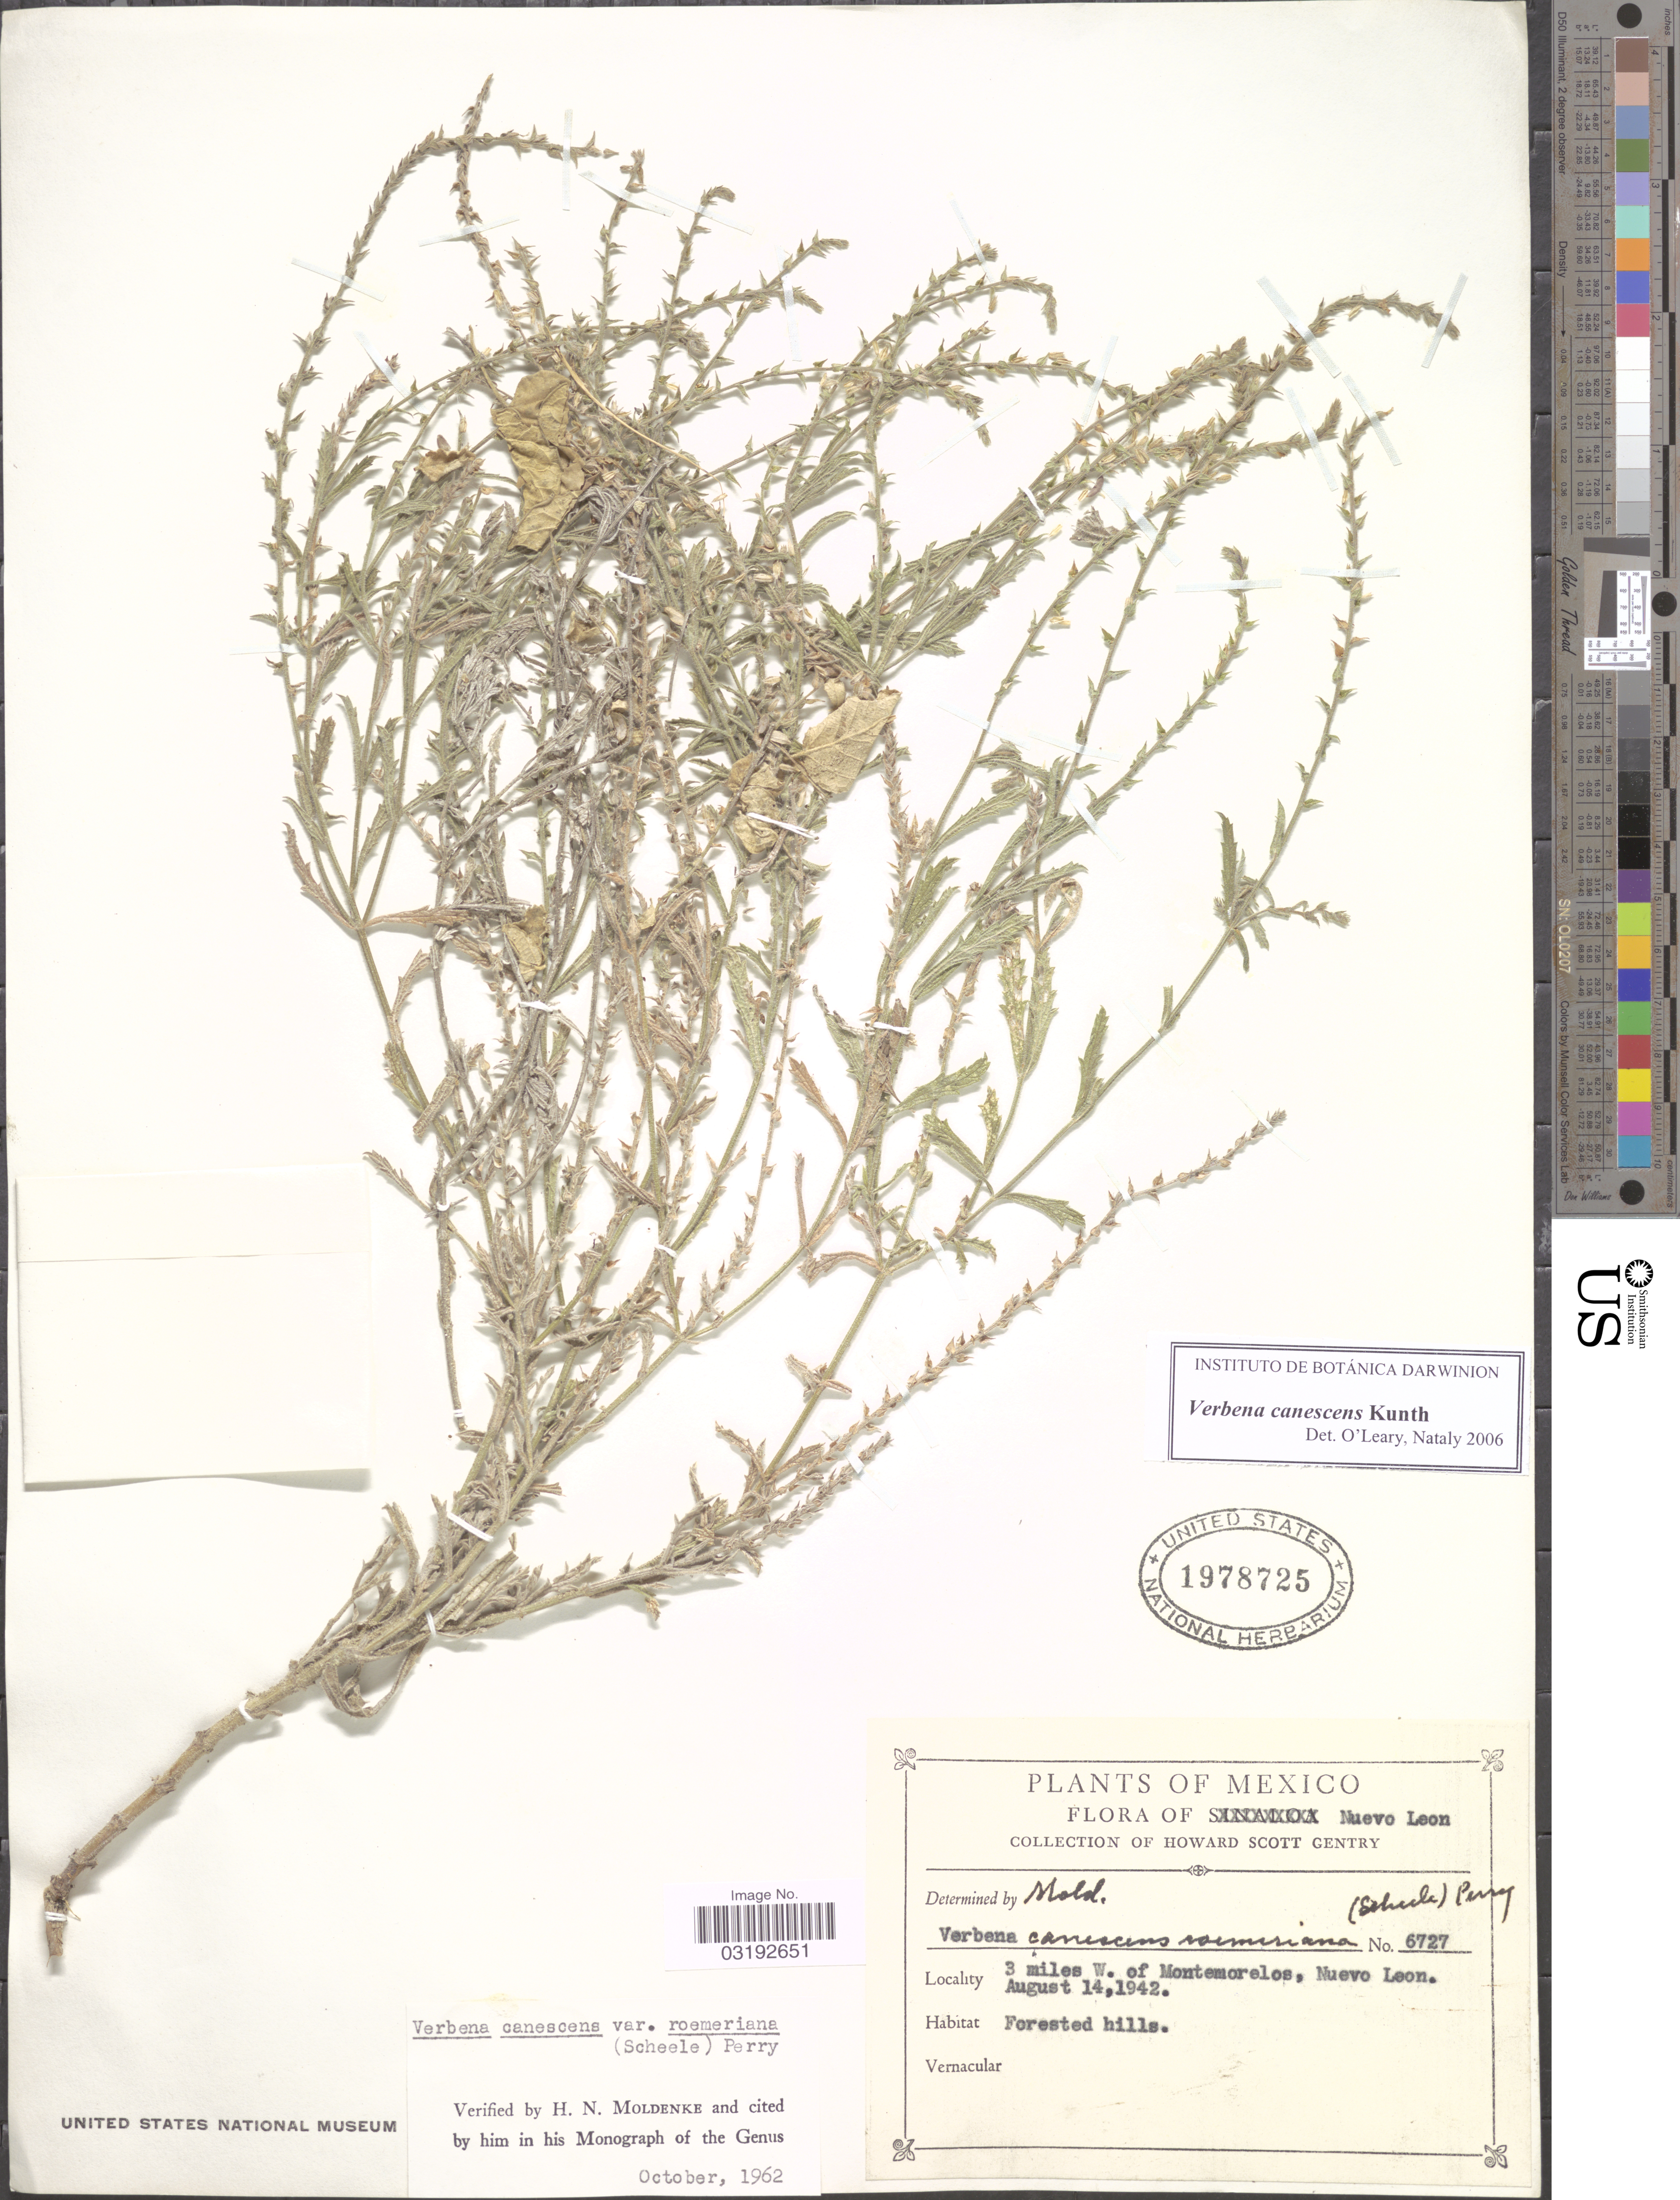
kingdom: Plantae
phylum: Tracheophyta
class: Magnoliopsida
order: Lamiales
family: Verbenaceae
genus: Verbena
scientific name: Verbena canescens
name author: Kunth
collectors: H. S. Gentry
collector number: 6727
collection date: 1942-08-14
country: Mexico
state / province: Nuevo León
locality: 3 miles W. of Montemorelos.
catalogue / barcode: US 1978725